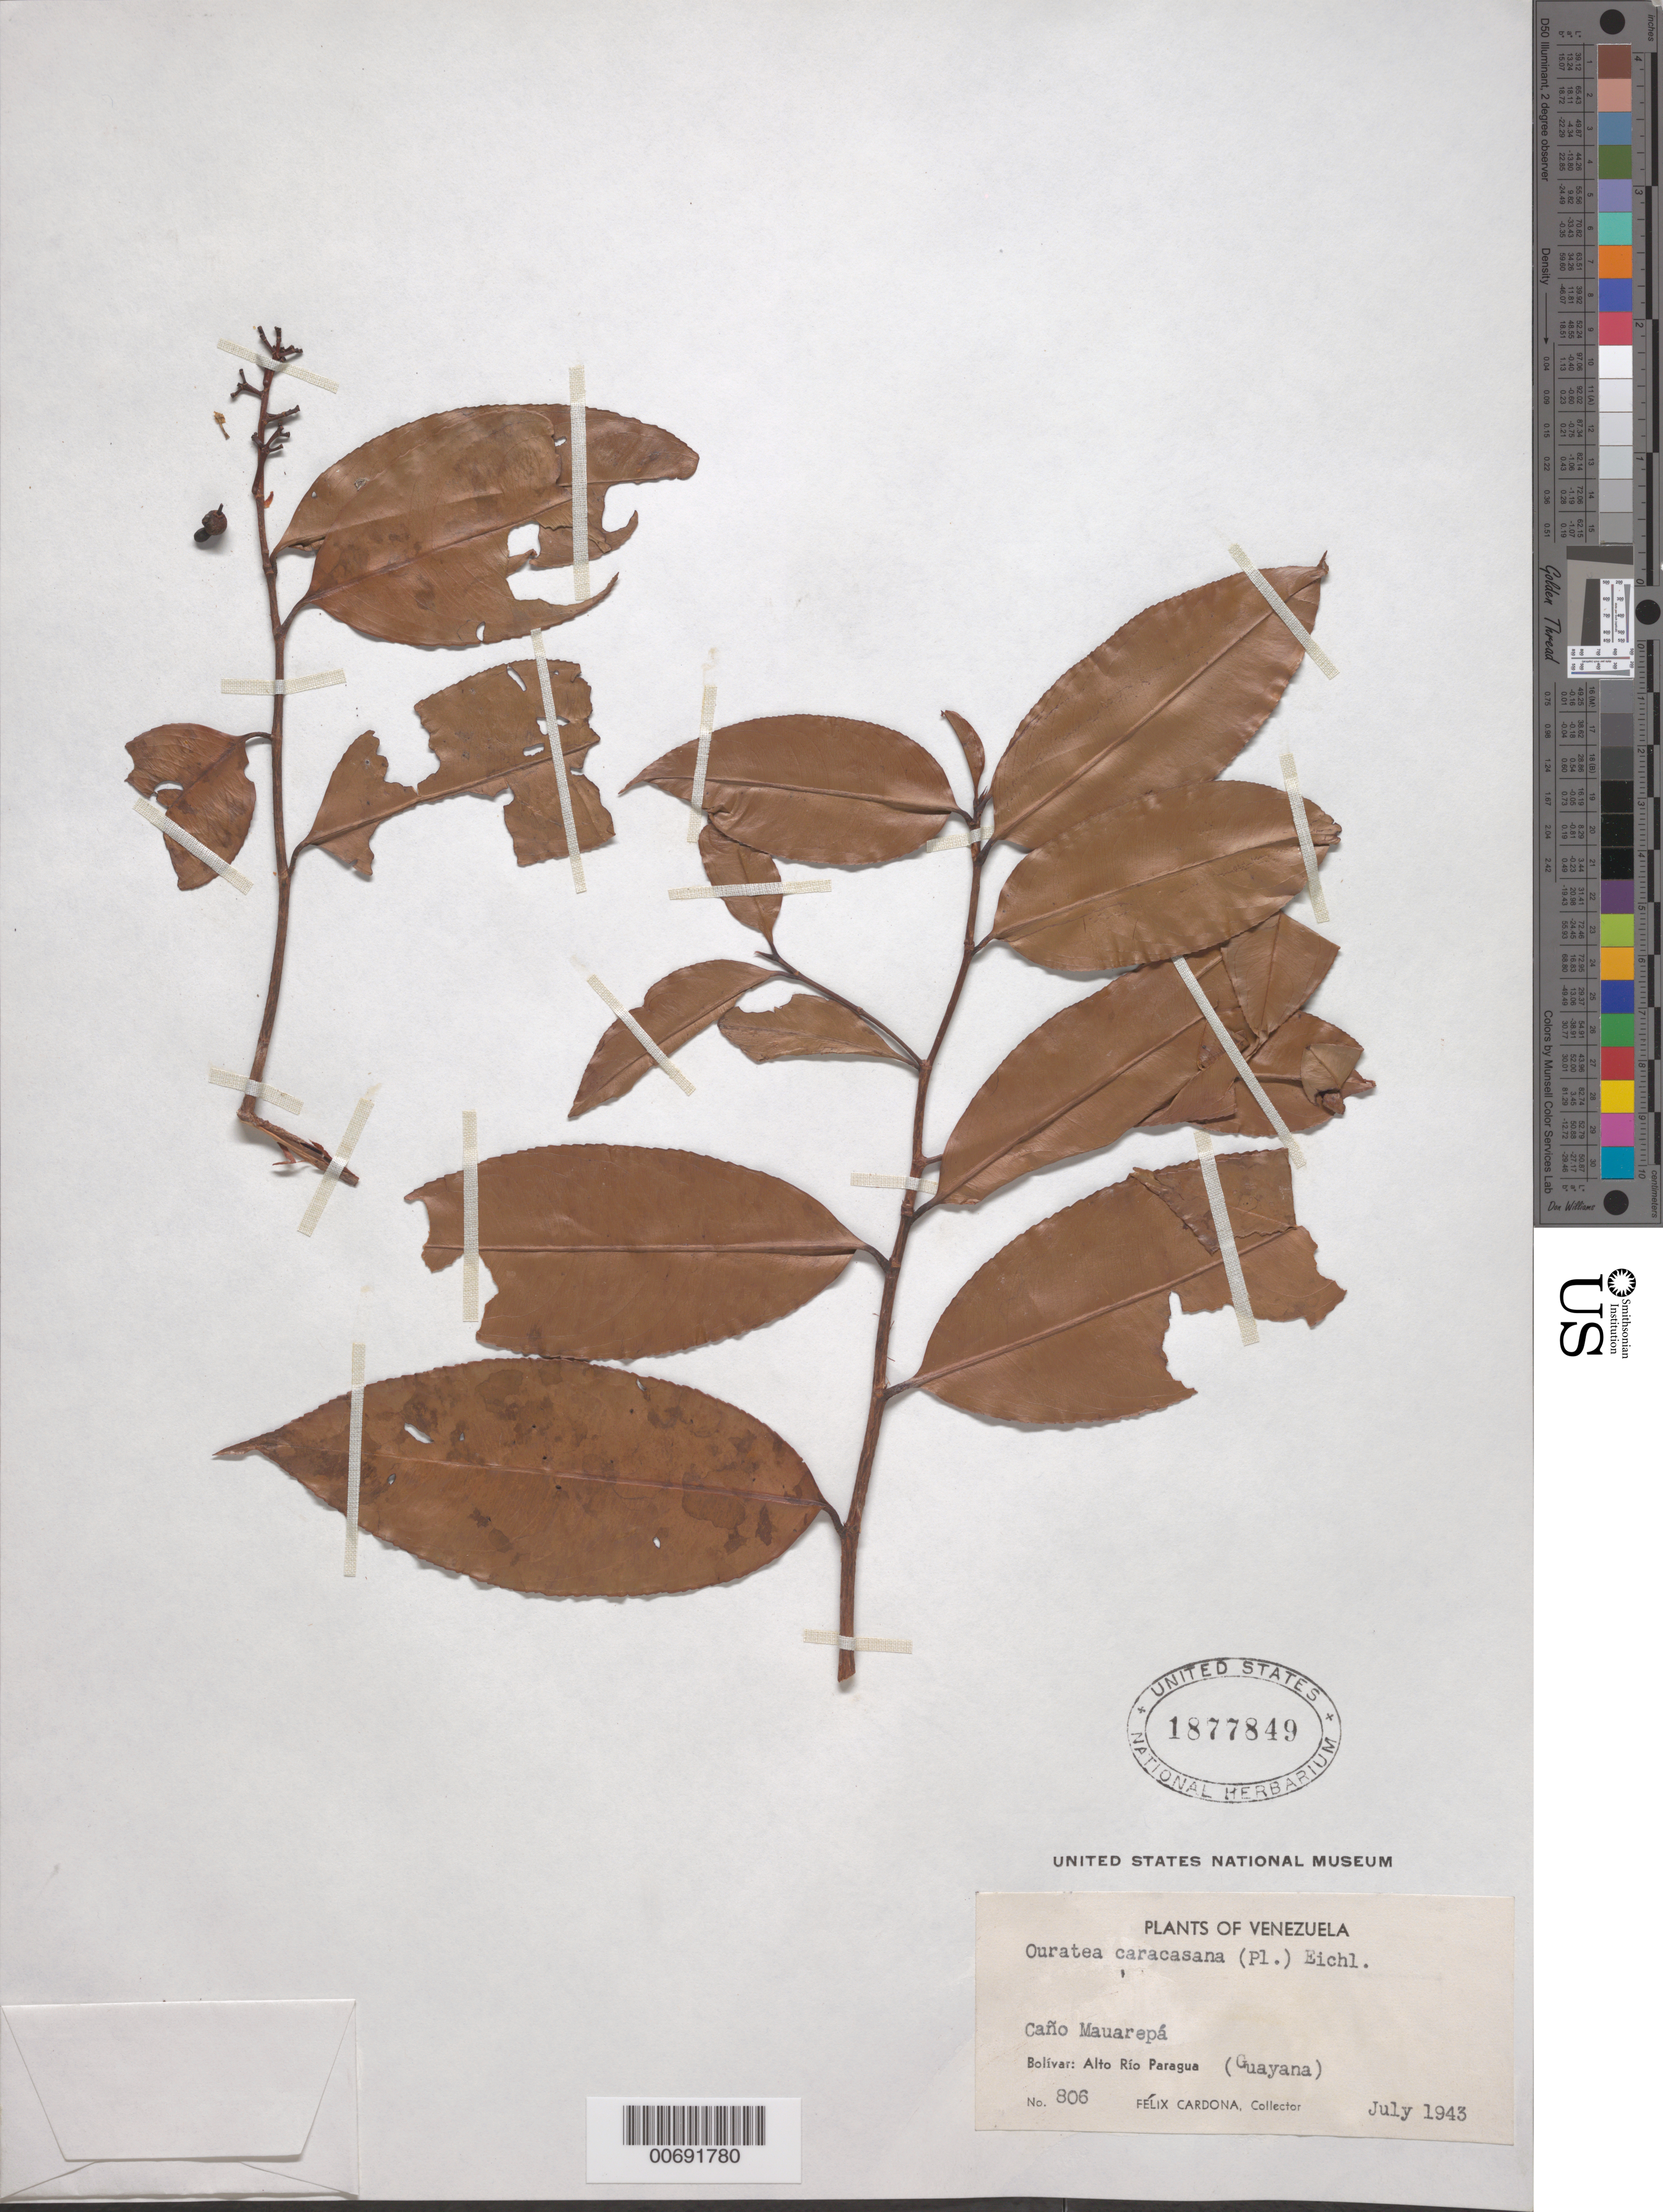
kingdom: Plantae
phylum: Tracheophyta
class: Magnoliopsida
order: Malpighiales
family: Ochnaceae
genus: Ouratea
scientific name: Ouratea superba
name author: Engl.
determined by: Dorr, L. J., (BOT), Smithsonian Institution - National Museum of Natural History (UNITED STATES)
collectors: F. Cardona Puig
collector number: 806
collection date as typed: Jul-43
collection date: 1943-07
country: Venezuela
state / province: Bolívar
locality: Alto Río Paragua, Caño Maurepá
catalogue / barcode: US 1877849